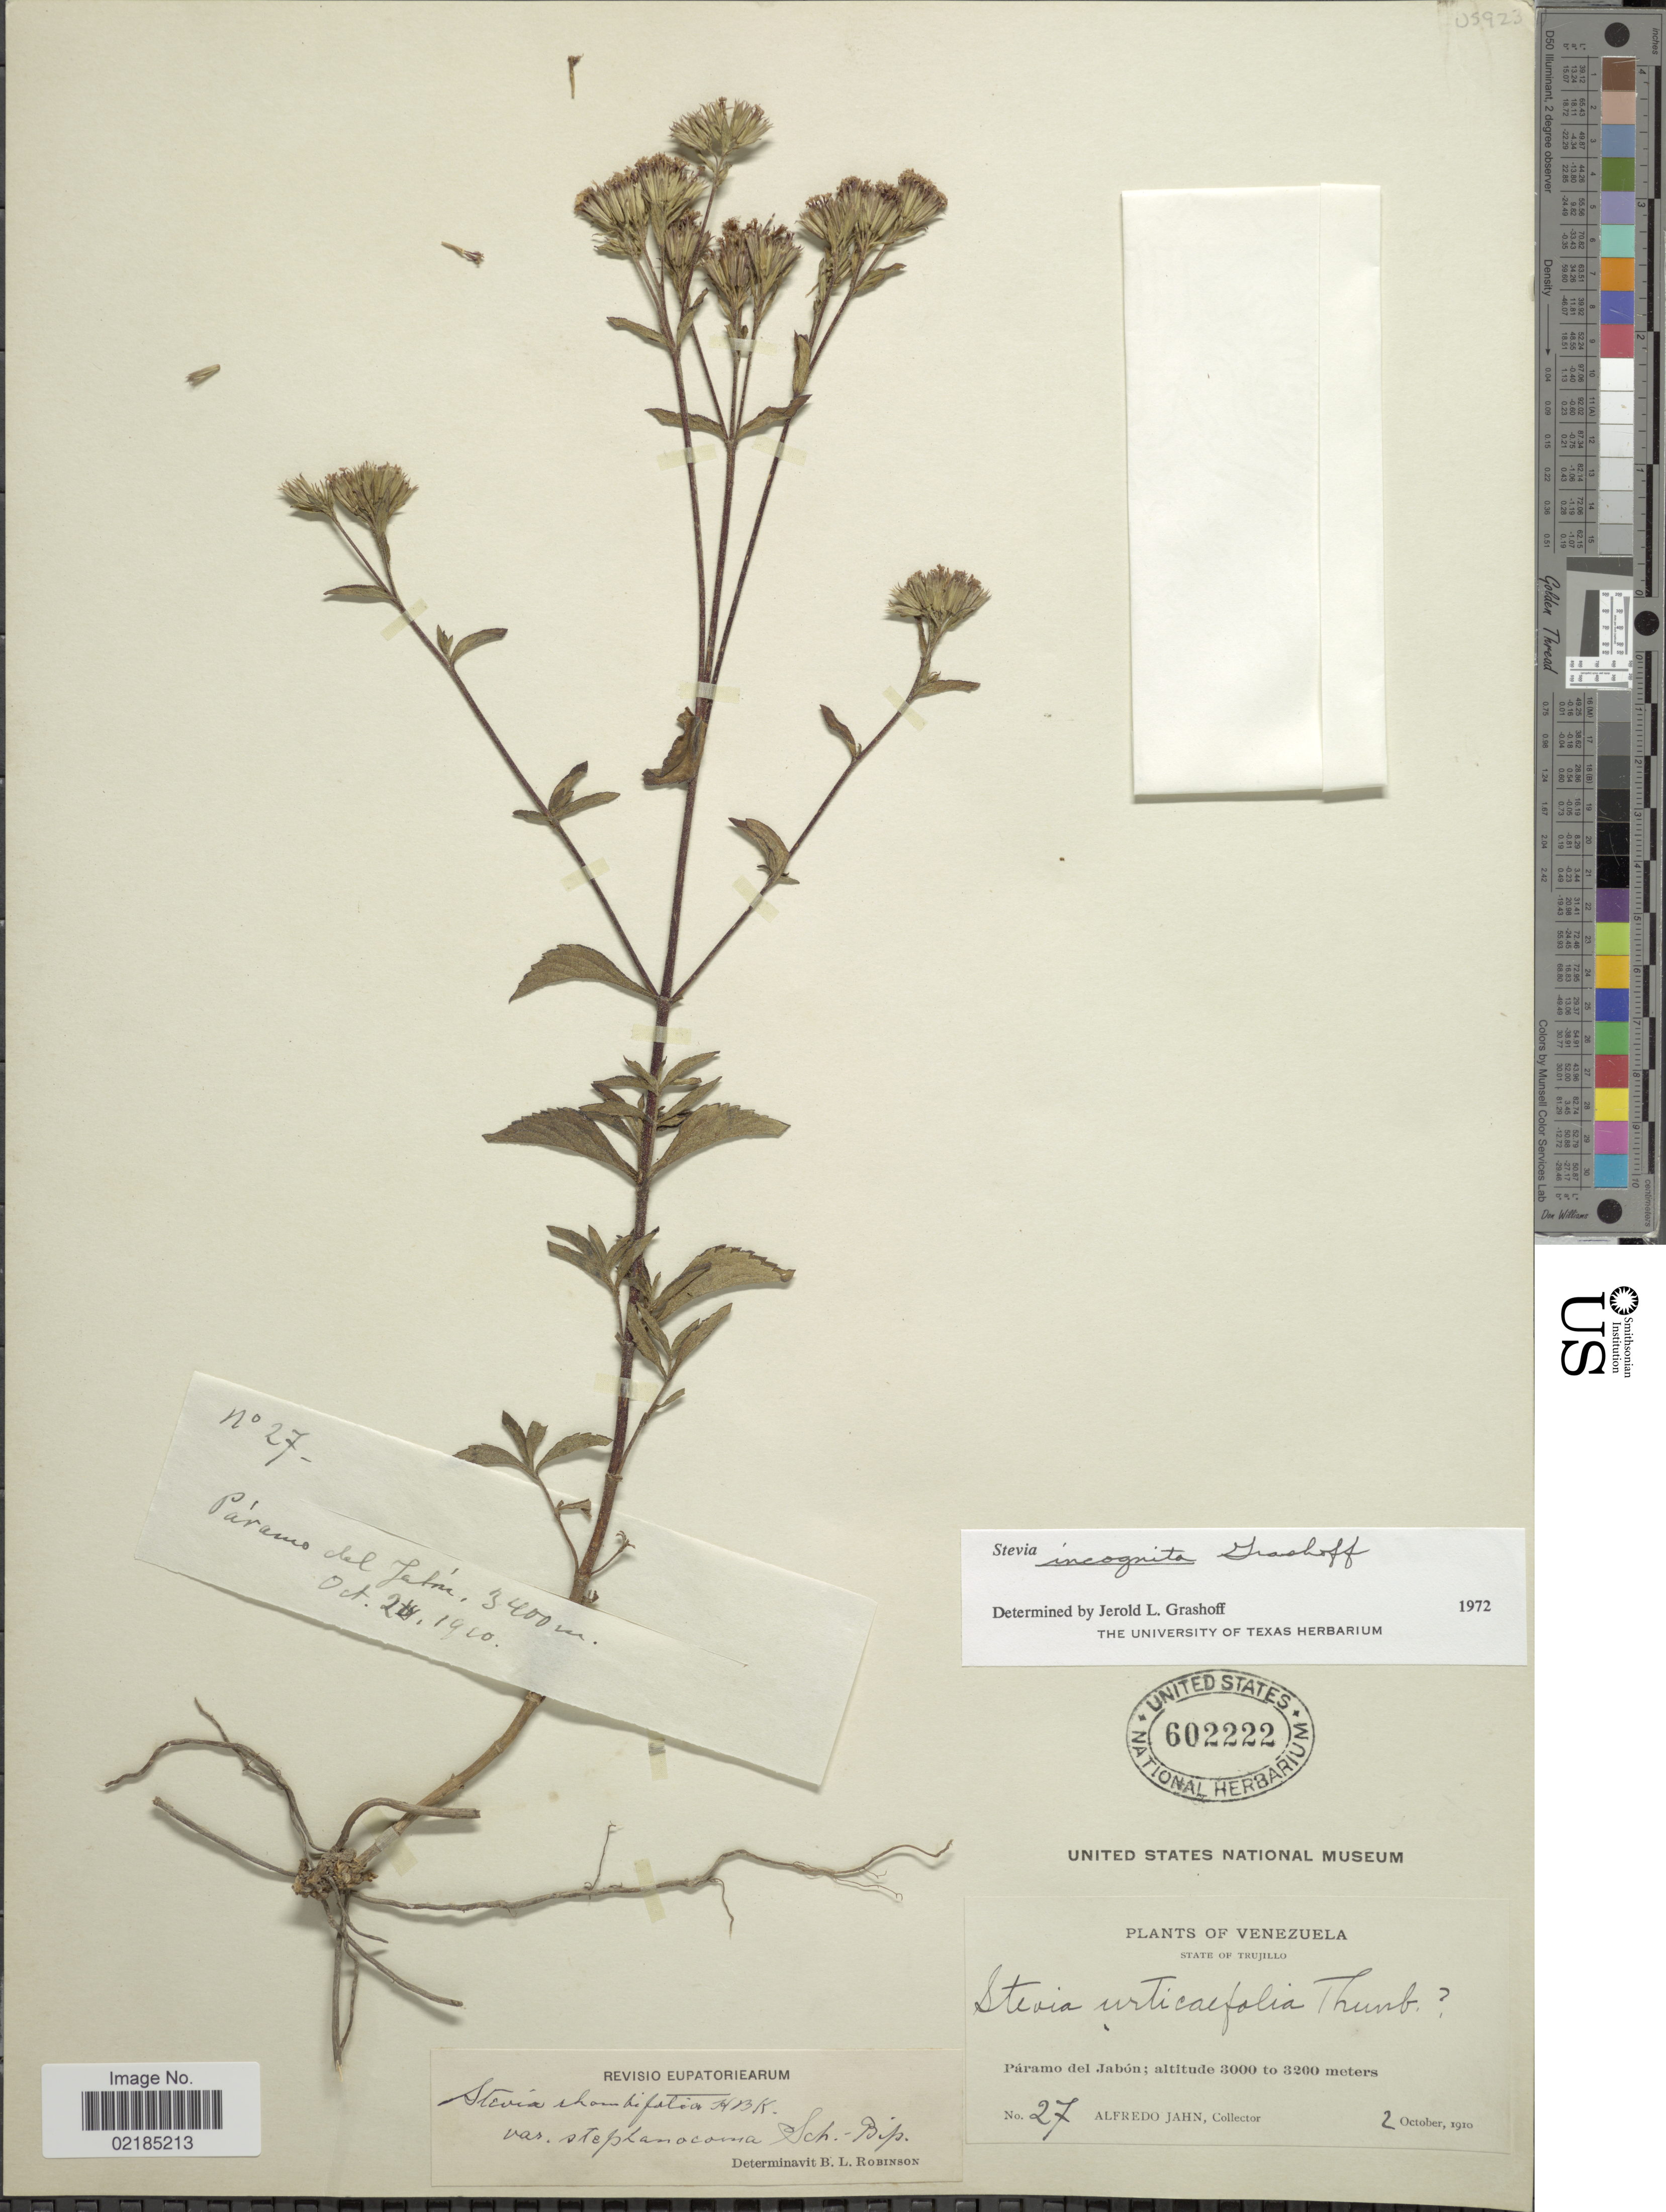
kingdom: Plantae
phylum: Tracheophyta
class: Magnoliopsida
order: Asterales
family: Asteraceae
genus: Stevia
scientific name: Stevia incognita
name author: Grashoff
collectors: A. Jahn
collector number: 27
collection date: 1910-10-02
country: Venezuela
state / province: Trujillo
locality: State of Trujillo. Páramo del Jabón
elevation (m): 3000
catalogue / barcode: US 602222